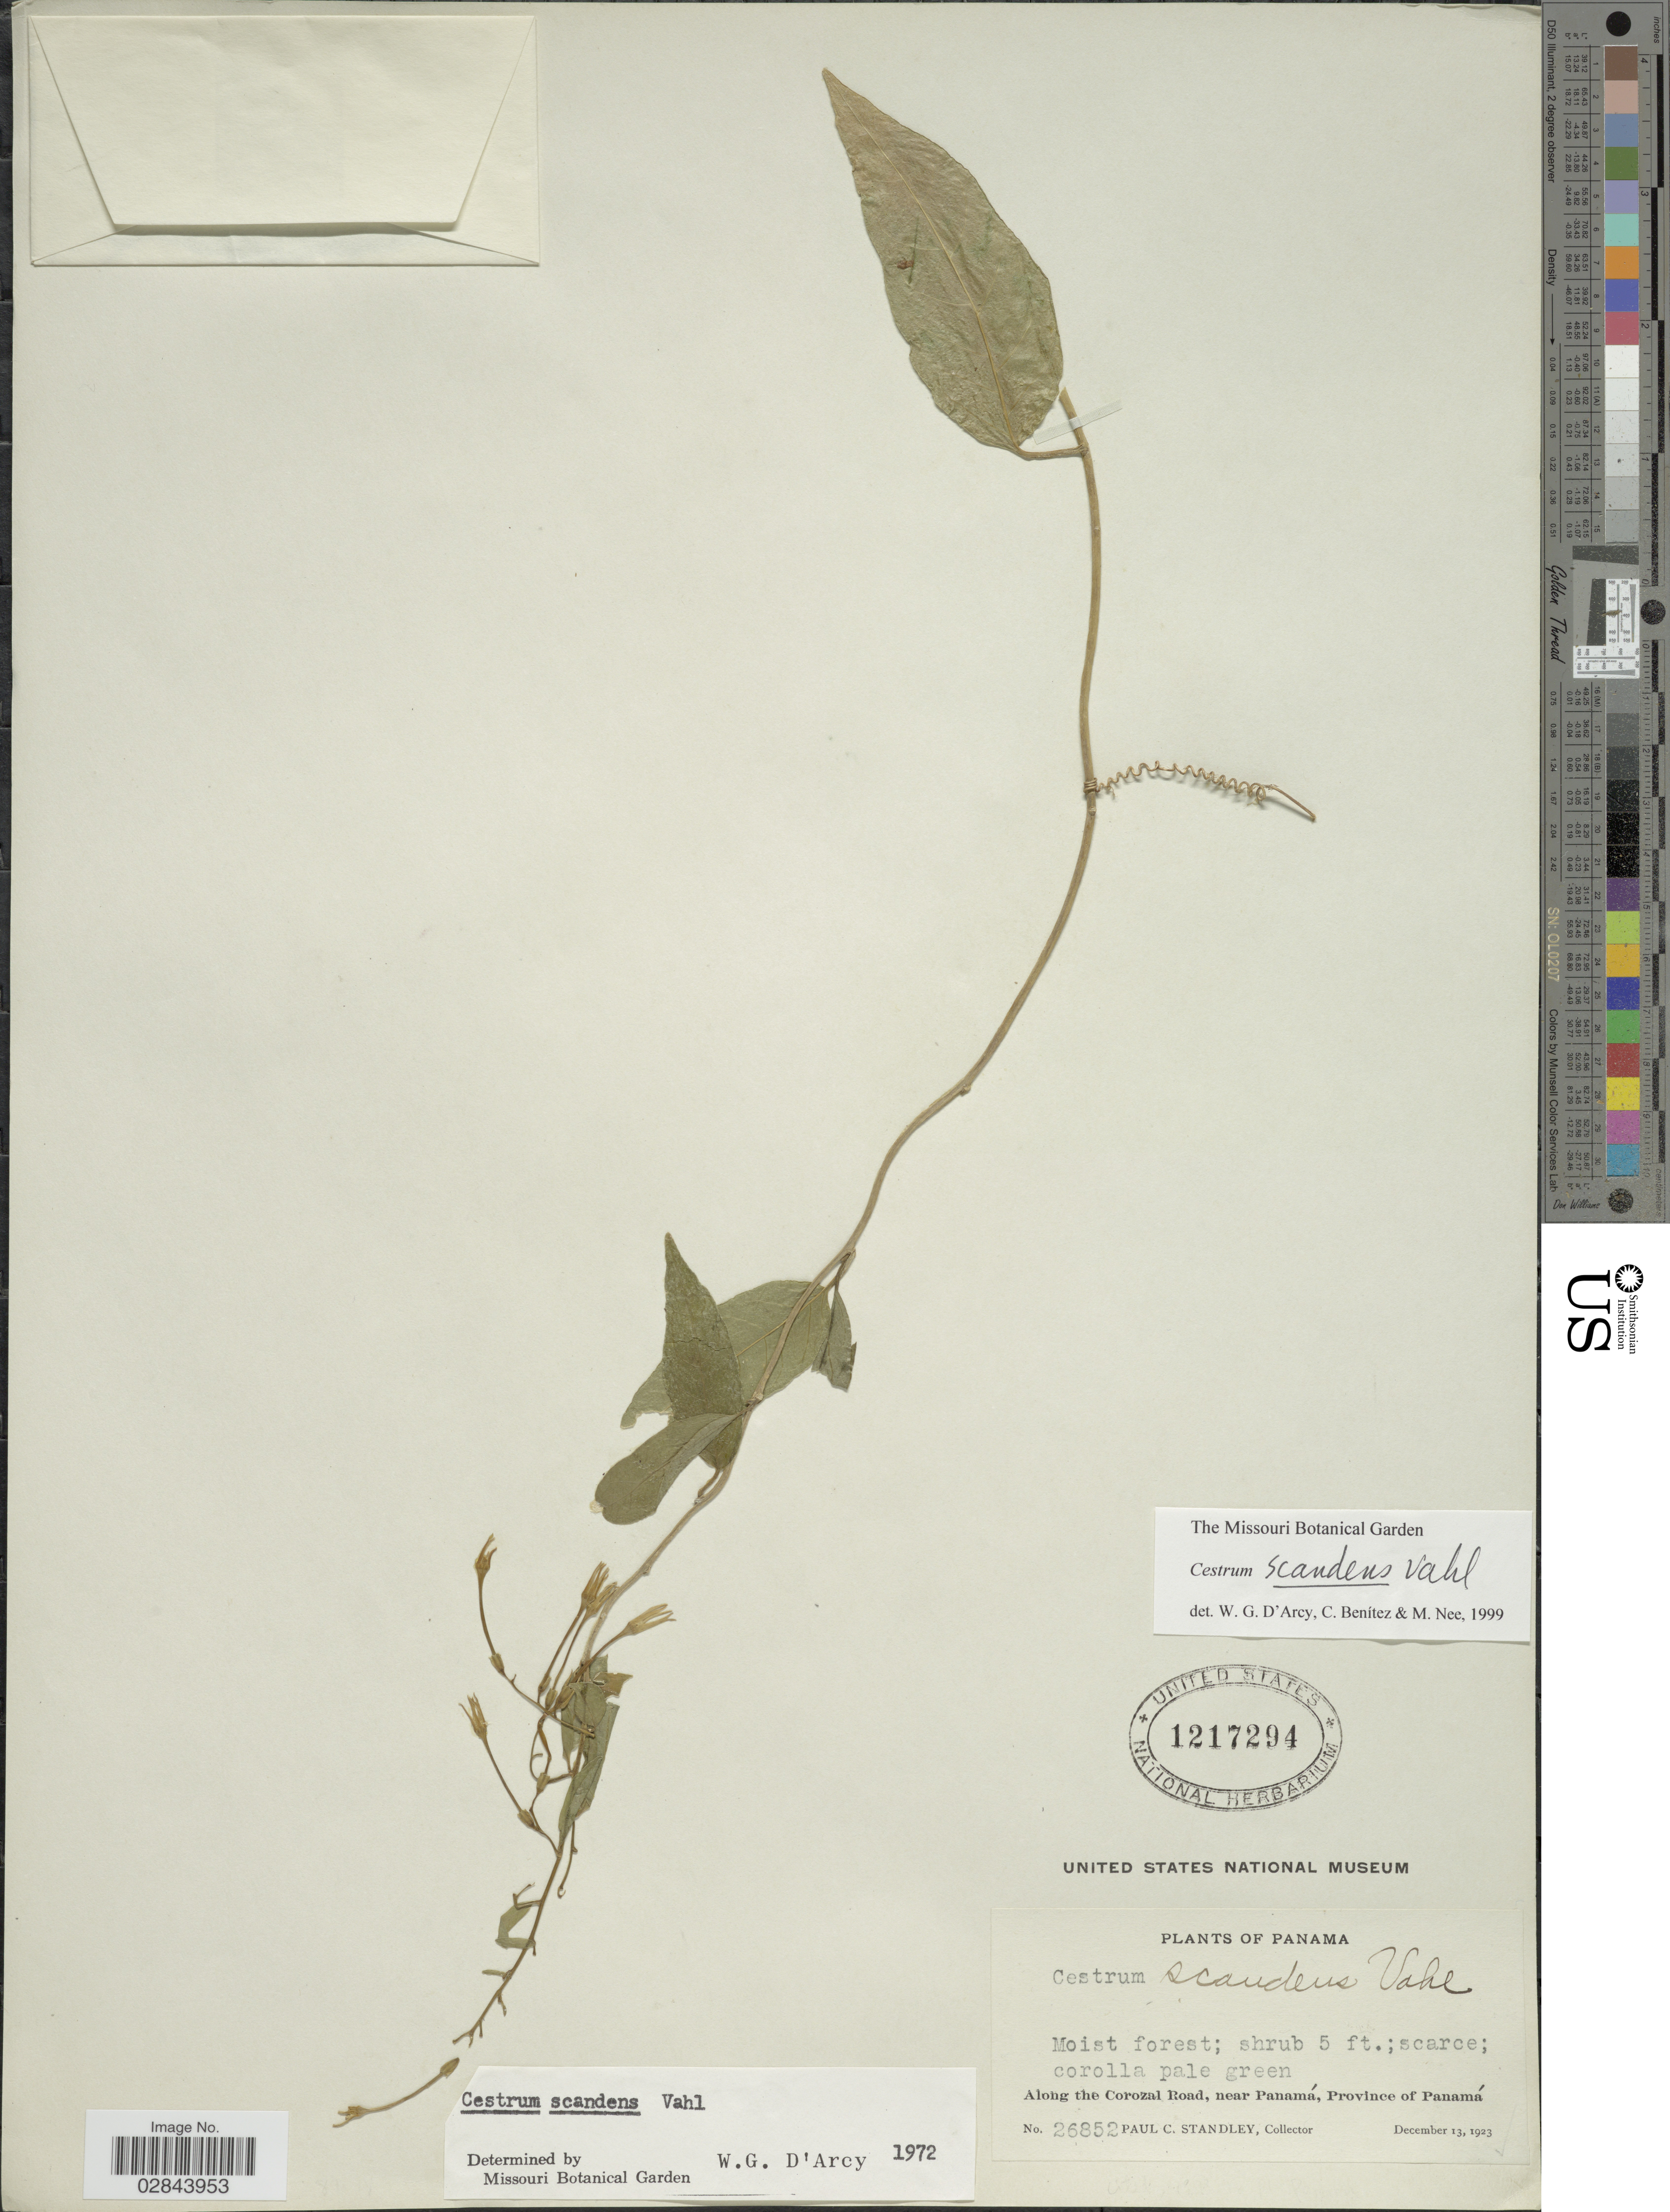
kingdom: Plantae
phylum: Tracheophyta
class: Magnoliopsida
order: Solanales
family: Solanaceae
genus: Cestrum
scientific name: Cestrum scandens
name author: Vahl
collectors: P. C. Standley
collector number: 26852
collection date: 1923-12-13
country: Panama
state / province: Panamá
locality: Along the Corozal Road, near Panamá.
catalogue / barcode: US 1217294